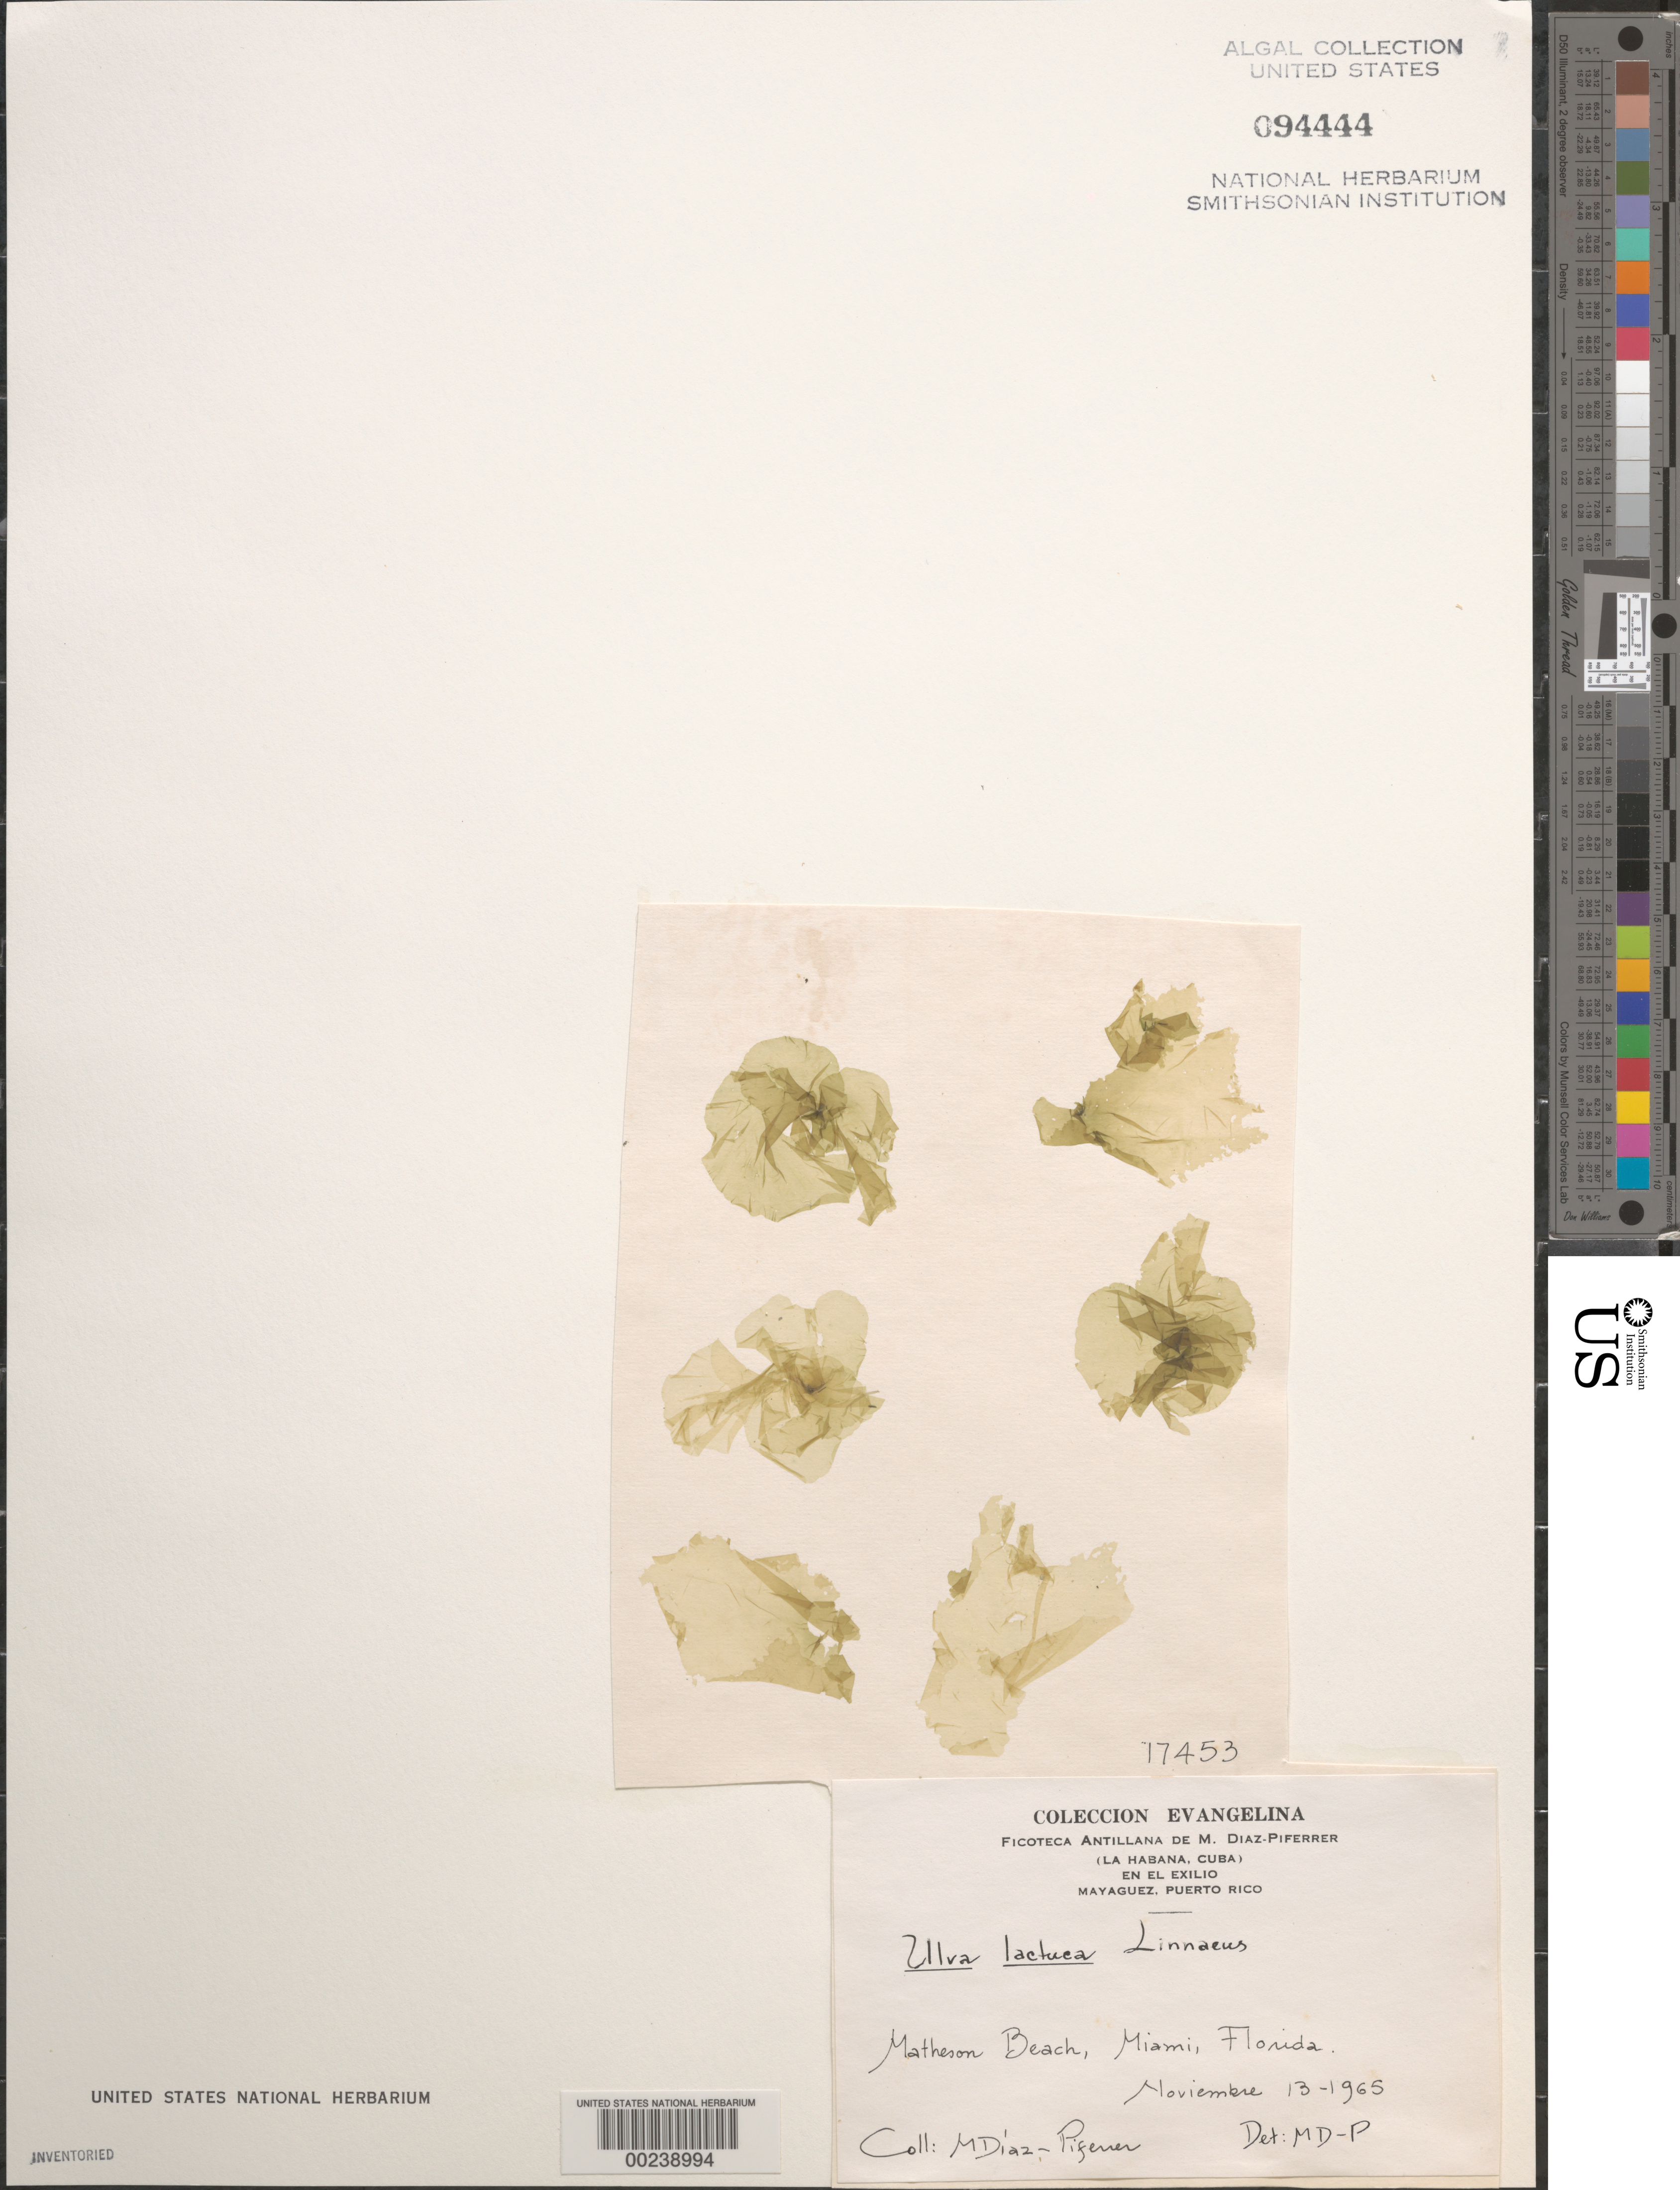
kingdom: Plantae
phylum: Chlorophyta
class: Ulvophyceae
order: Ulvales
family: Ulvaceae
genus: Ulva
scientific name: Ulva lactuca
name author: L.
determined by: Diaz-Piferrer, M.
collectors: M. Diaz-Piferrer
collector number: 17453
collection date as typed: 13 Nov 1965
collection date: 1965-11-13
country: United States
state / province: Florida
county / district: Miami-Dade County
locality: Miami, Matheson Beach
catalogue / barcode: US 94444